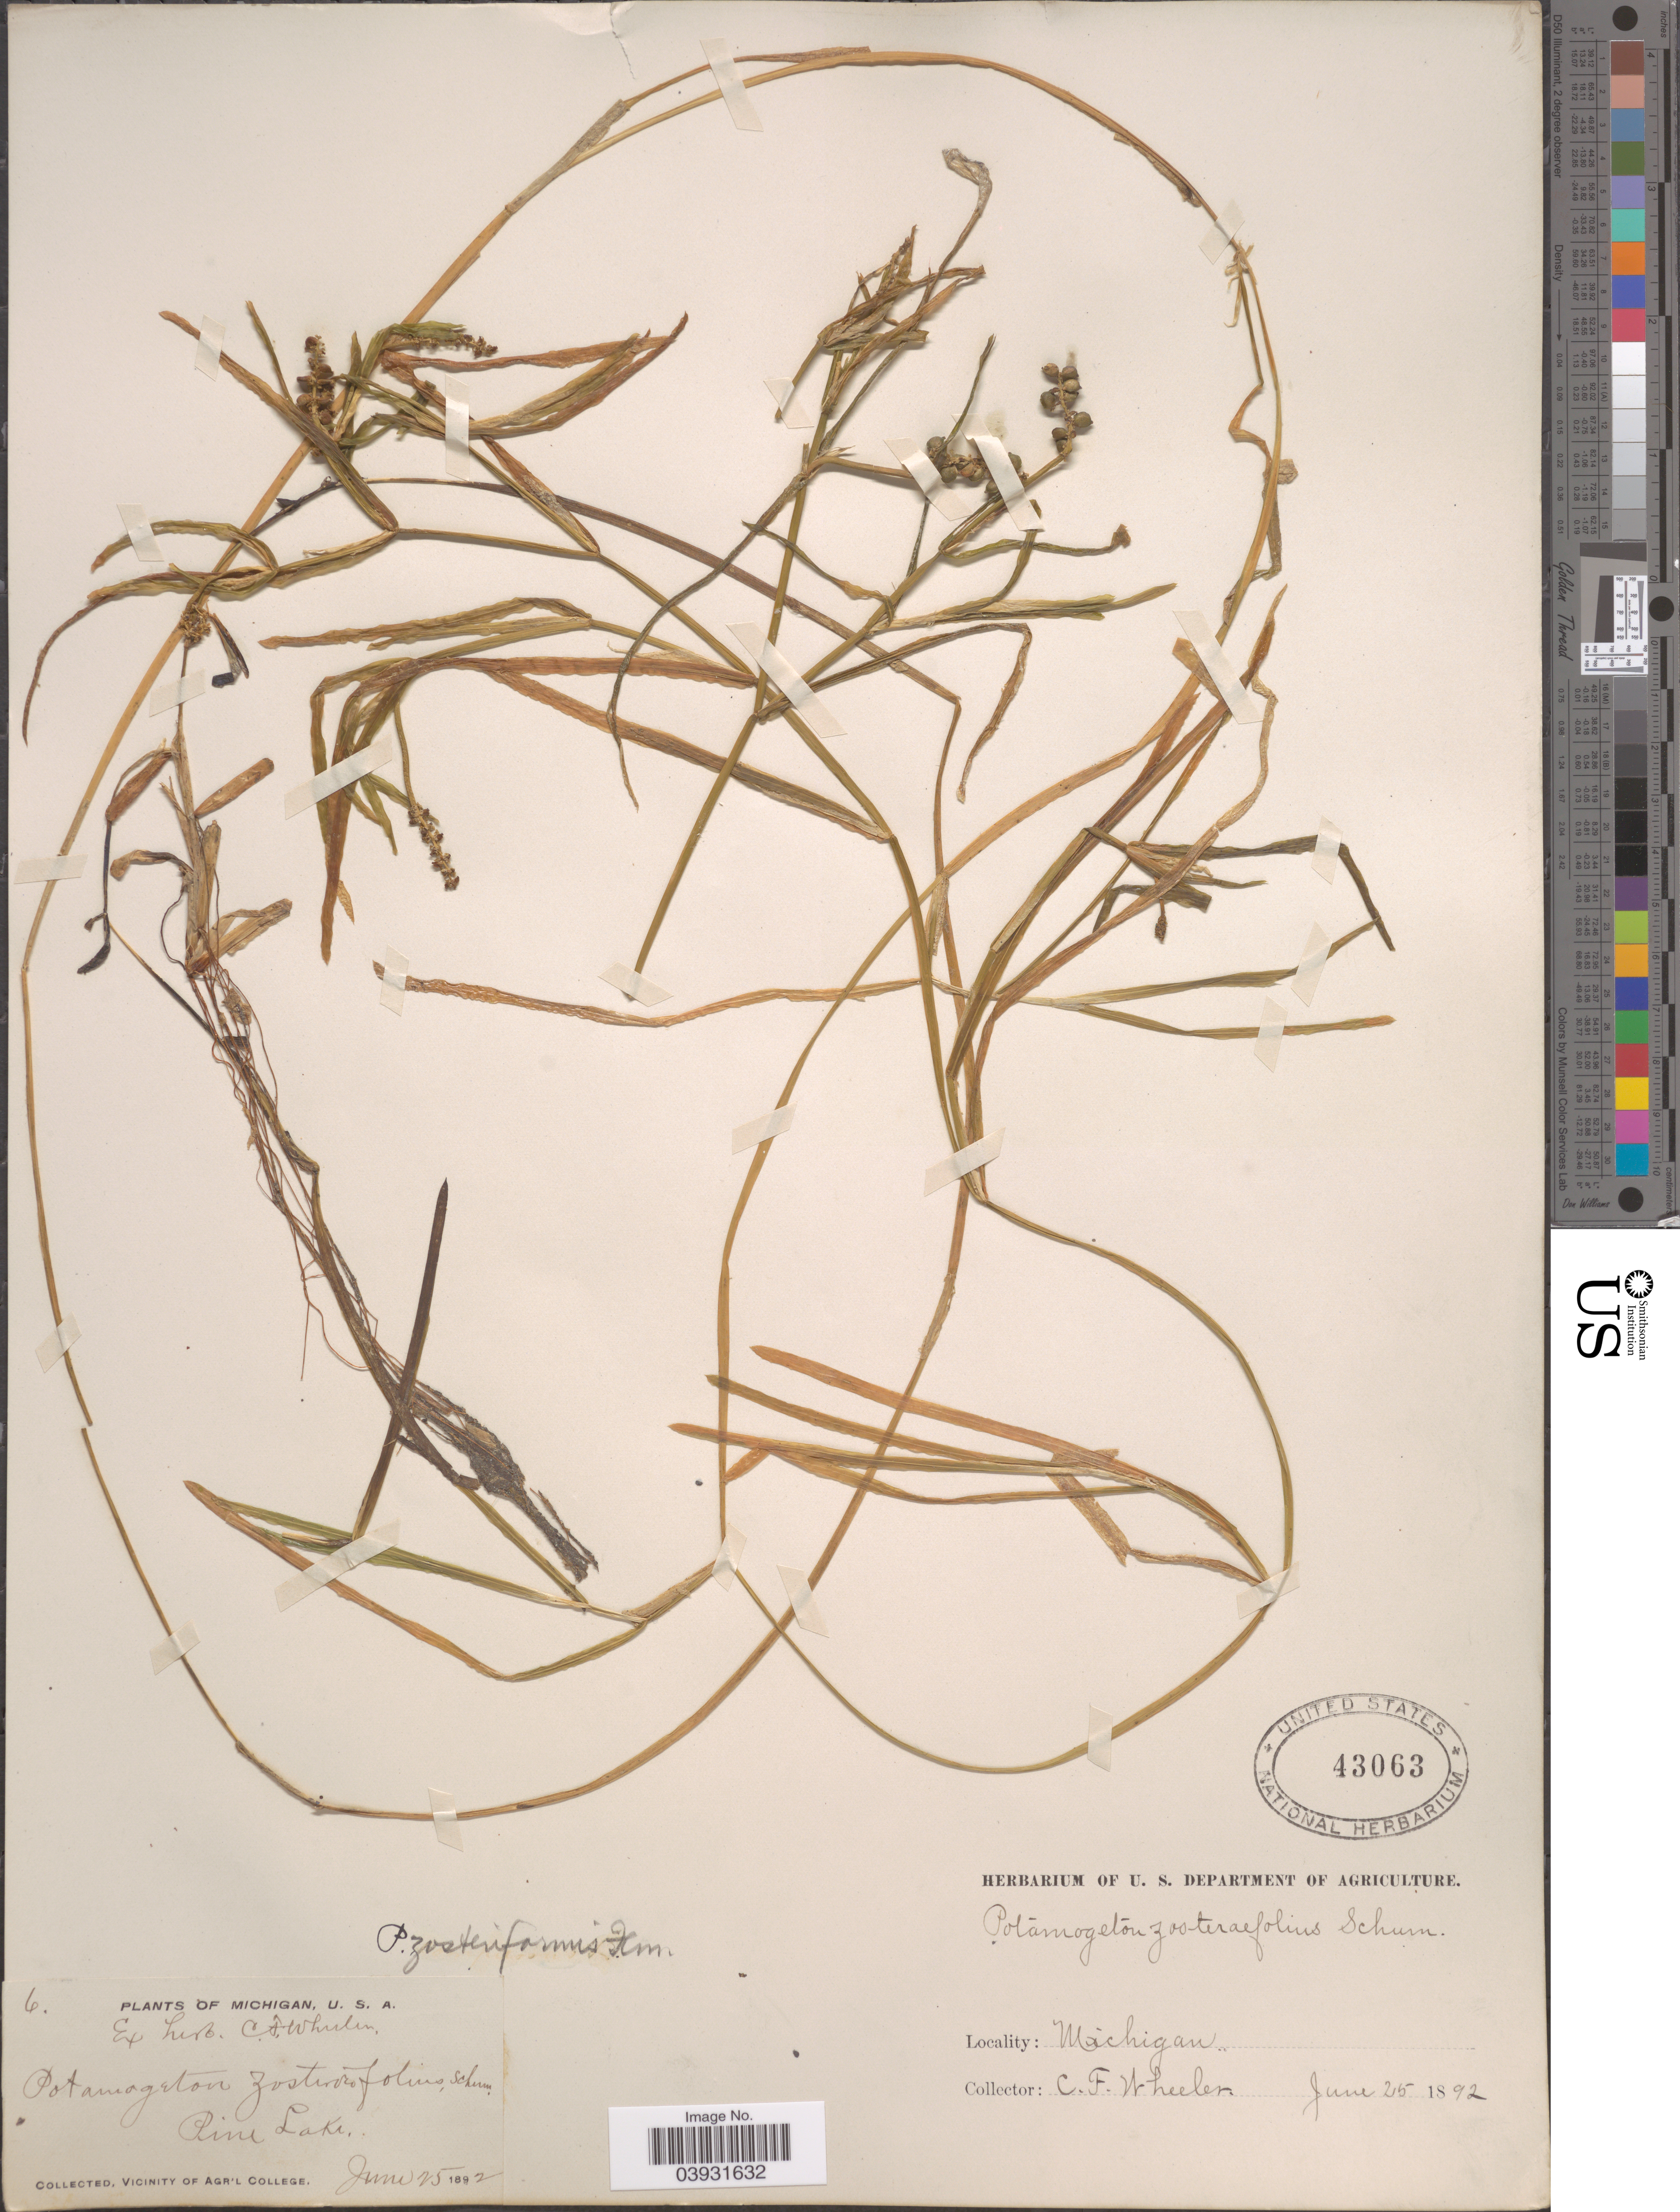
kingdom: Plantae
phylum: Tracheophyta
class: Liliopsida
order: Alismatales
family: Potamogetonaceae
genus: Potamogeton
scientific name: Potamogeton zosterifolius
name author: Schumach.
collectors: C. Wheeler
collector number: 6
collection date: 1892-06-25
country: United States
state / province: Michigan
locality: Pine Lake. Vicinity of Agric. College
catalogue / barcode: US 43063